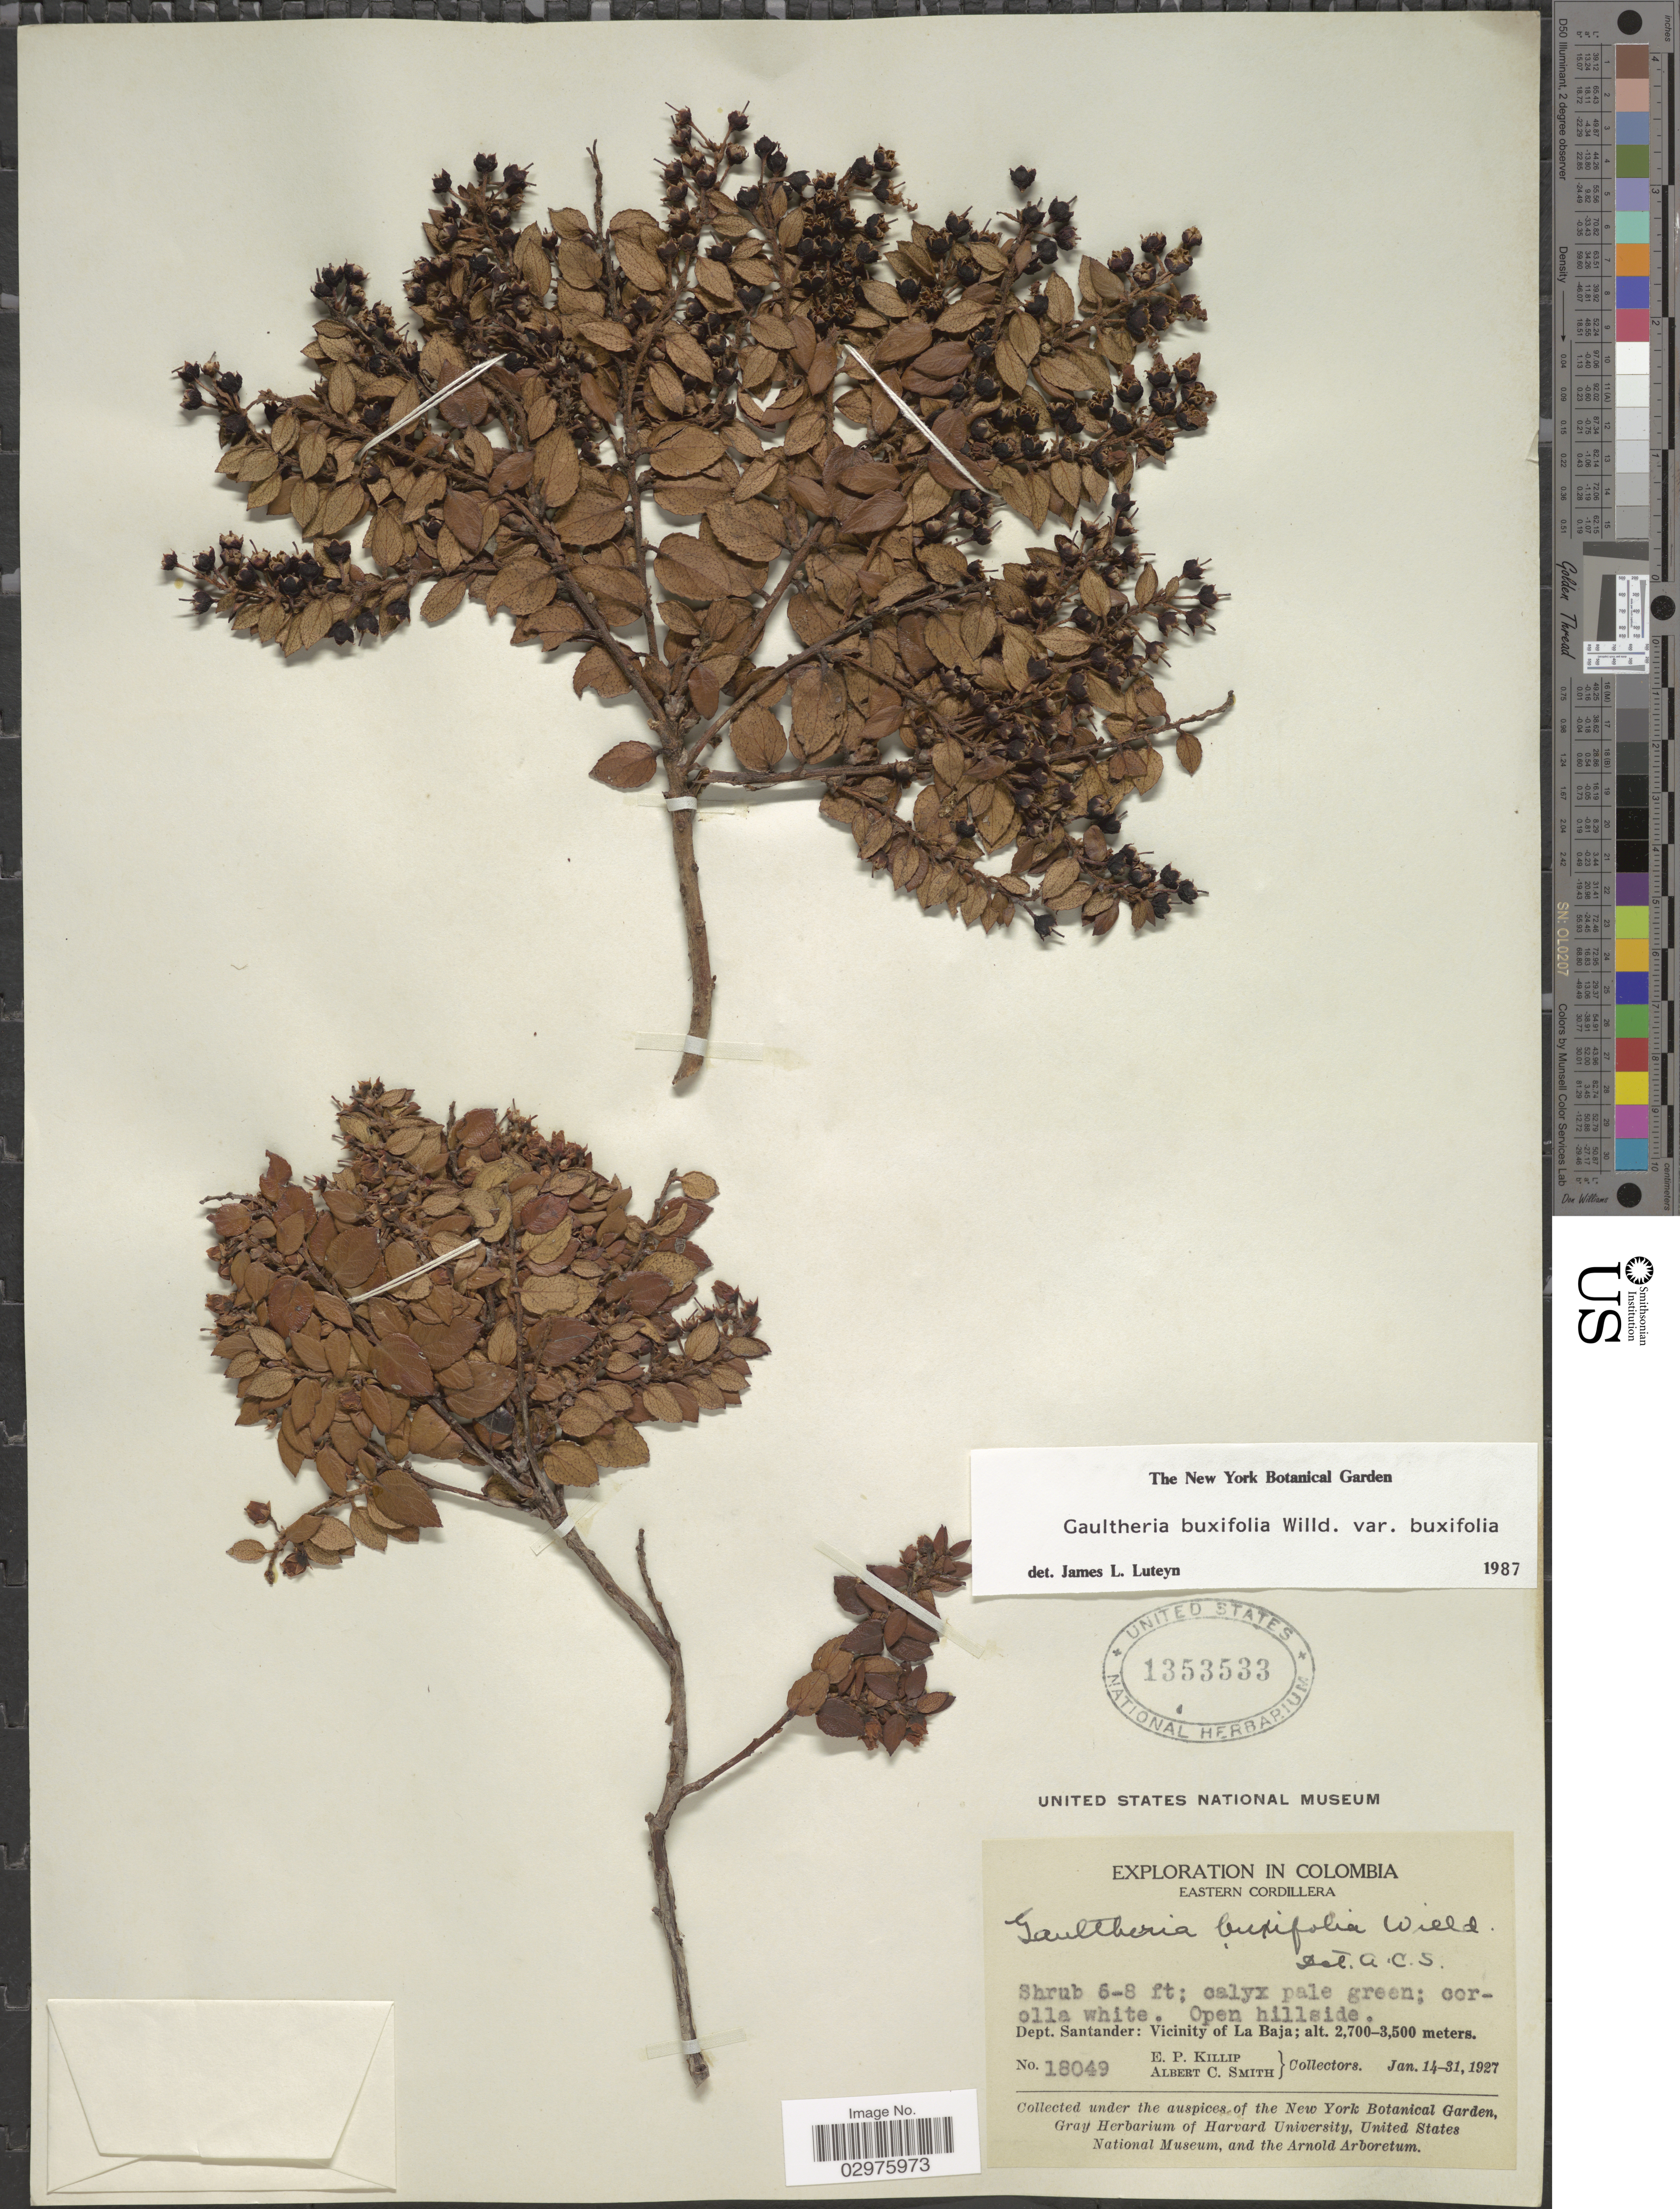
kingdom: Plantae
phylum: Tracheophyta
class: Magnoliopsida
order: Ericales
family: Ericaceae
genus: Gaultheria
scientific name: Gaultheria buxifolia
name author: Willd.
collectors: E. P. Killip & A. C. Smith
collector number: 18049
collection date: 1927-01-14/1927-01-31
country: Colombia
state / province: Santander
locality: Eastern Cordillera. Dept. Santaner: Vicinity of La Baja.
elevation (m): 2700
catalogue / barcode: US 1353533